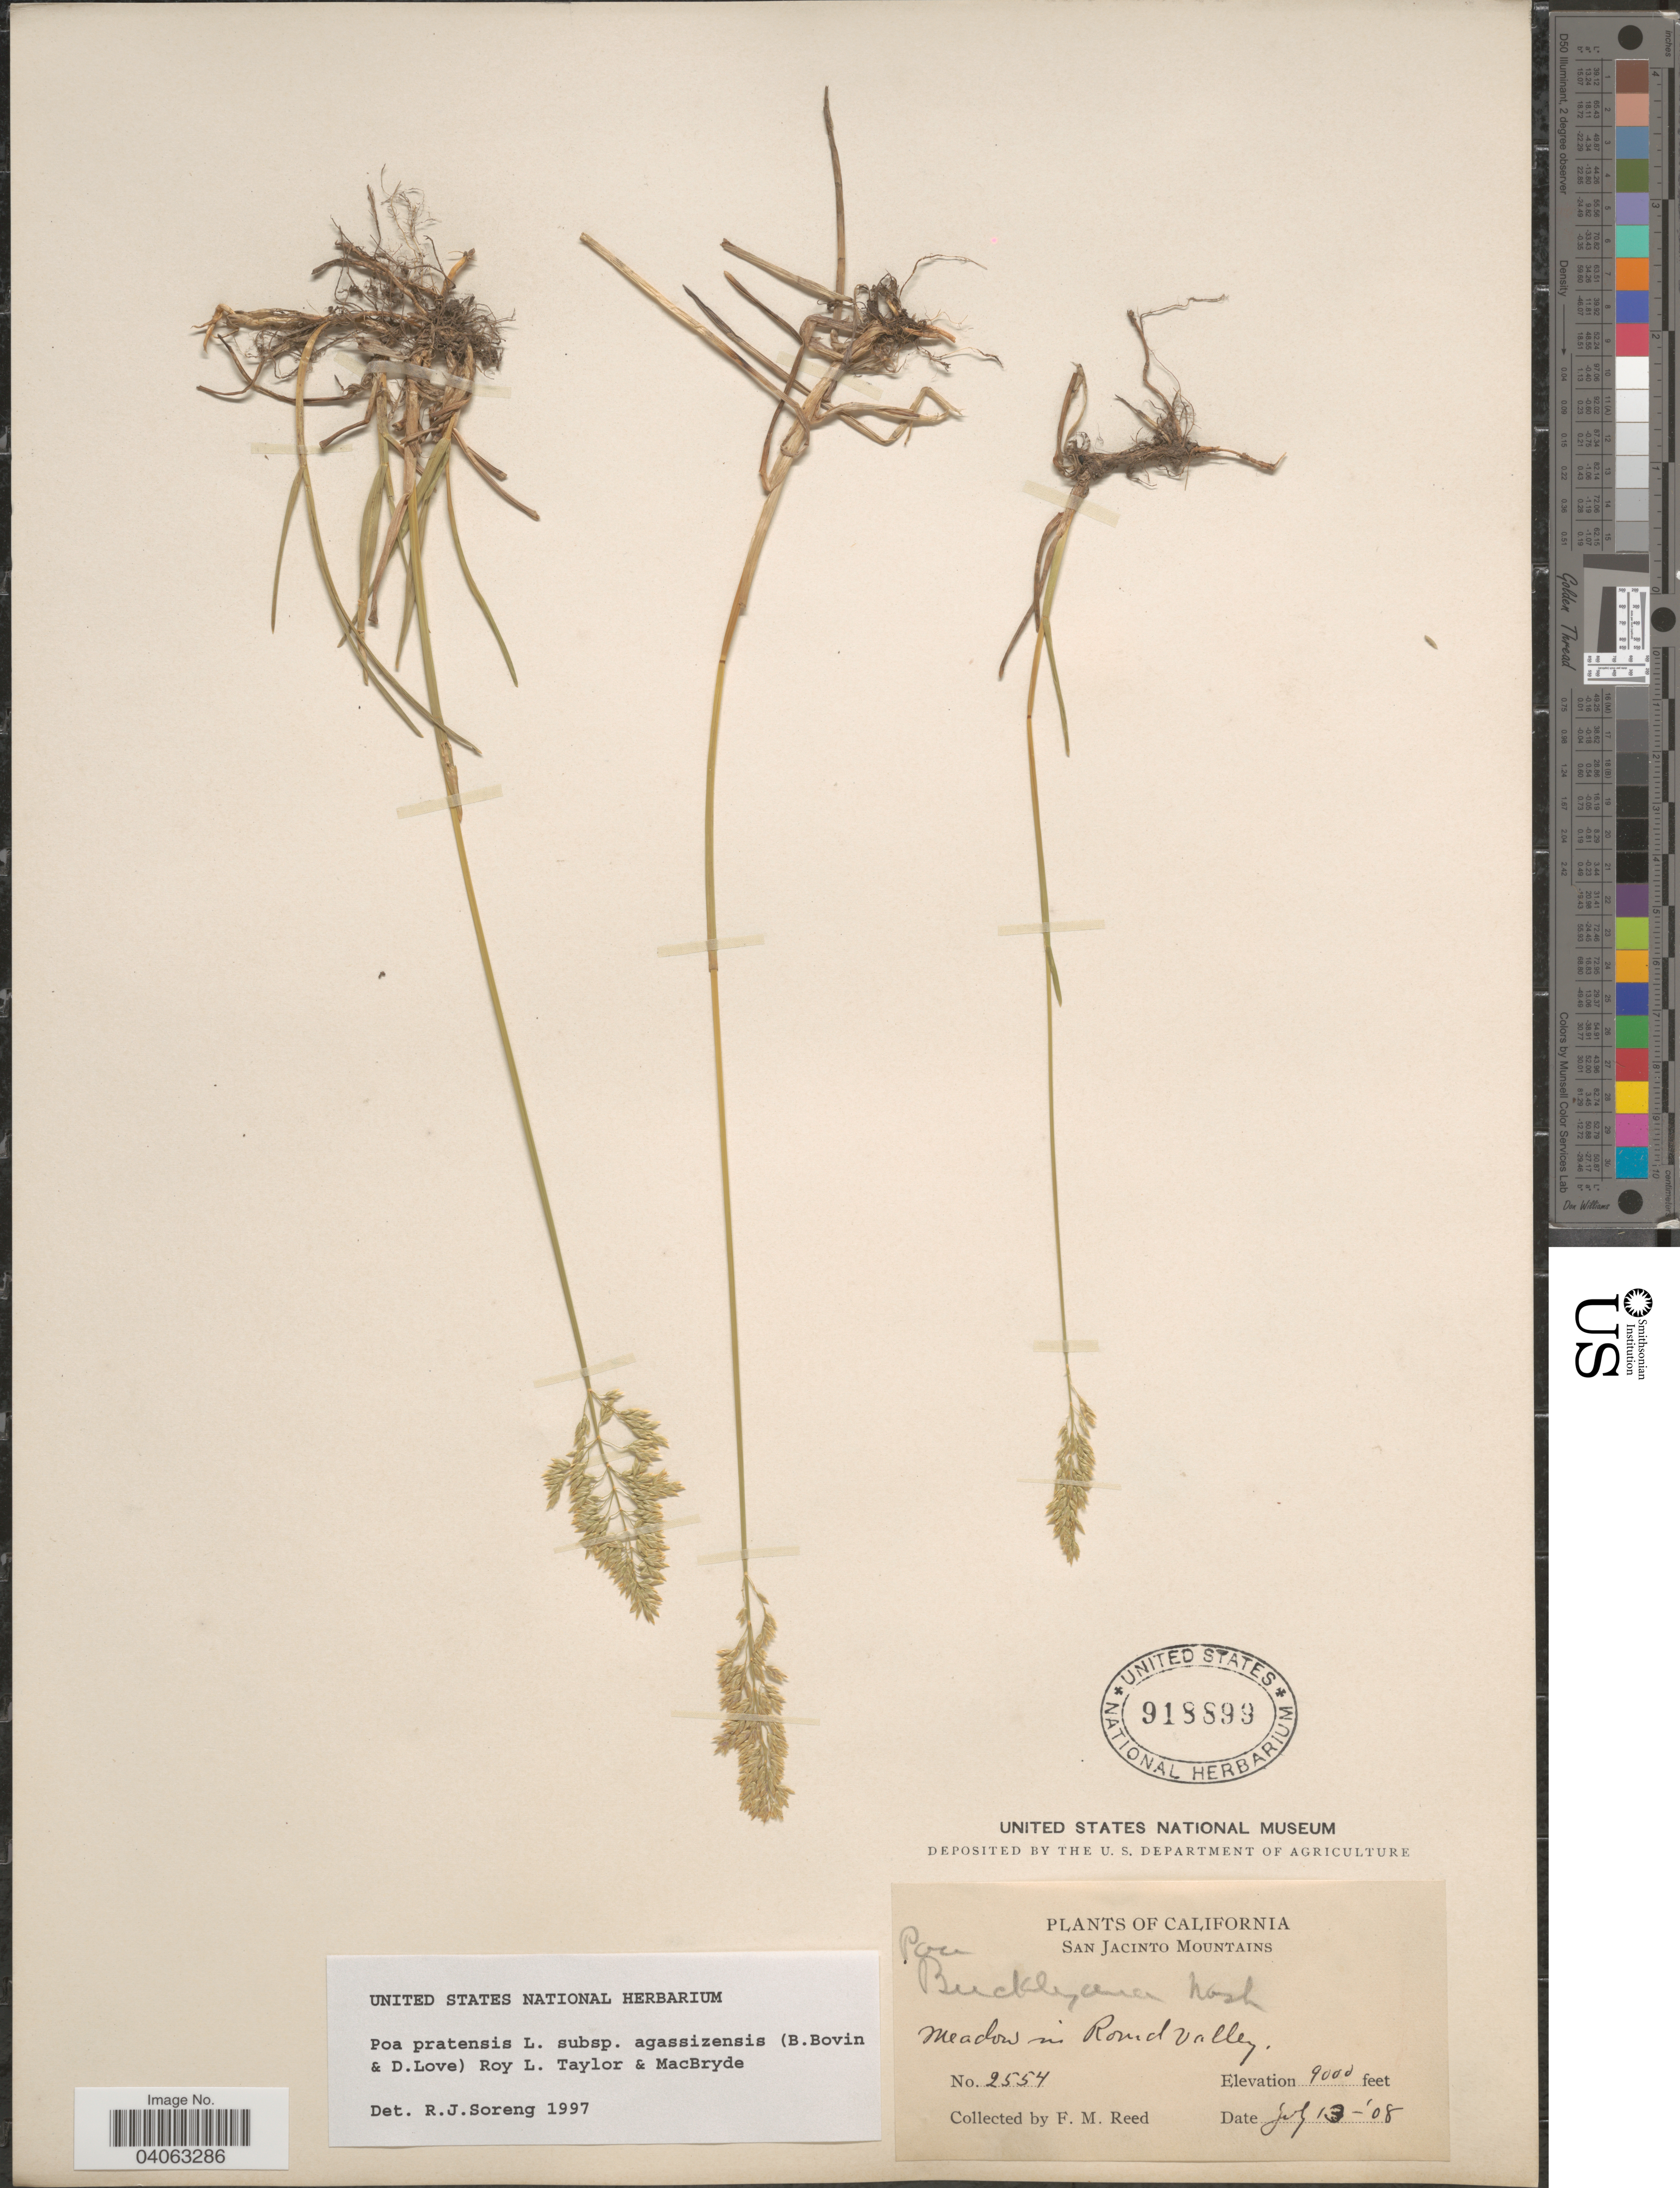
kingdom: Plantae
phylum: Tracheophyta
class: Liliopsida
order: Poales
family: Poaceae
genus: Poa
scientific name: Poa pratensis subsp. agassizensis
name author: (B. Boivin & D. Löve) Roy L. Taylor & MacBryde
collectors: F. Reed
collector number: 2554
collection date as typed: Transcribed d/m/y: 13/7/8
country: United States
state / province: California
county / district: Riverside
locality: San Jacinto Mountains. Meadow in Round Valley.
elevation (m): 2743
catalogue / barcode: US 918899